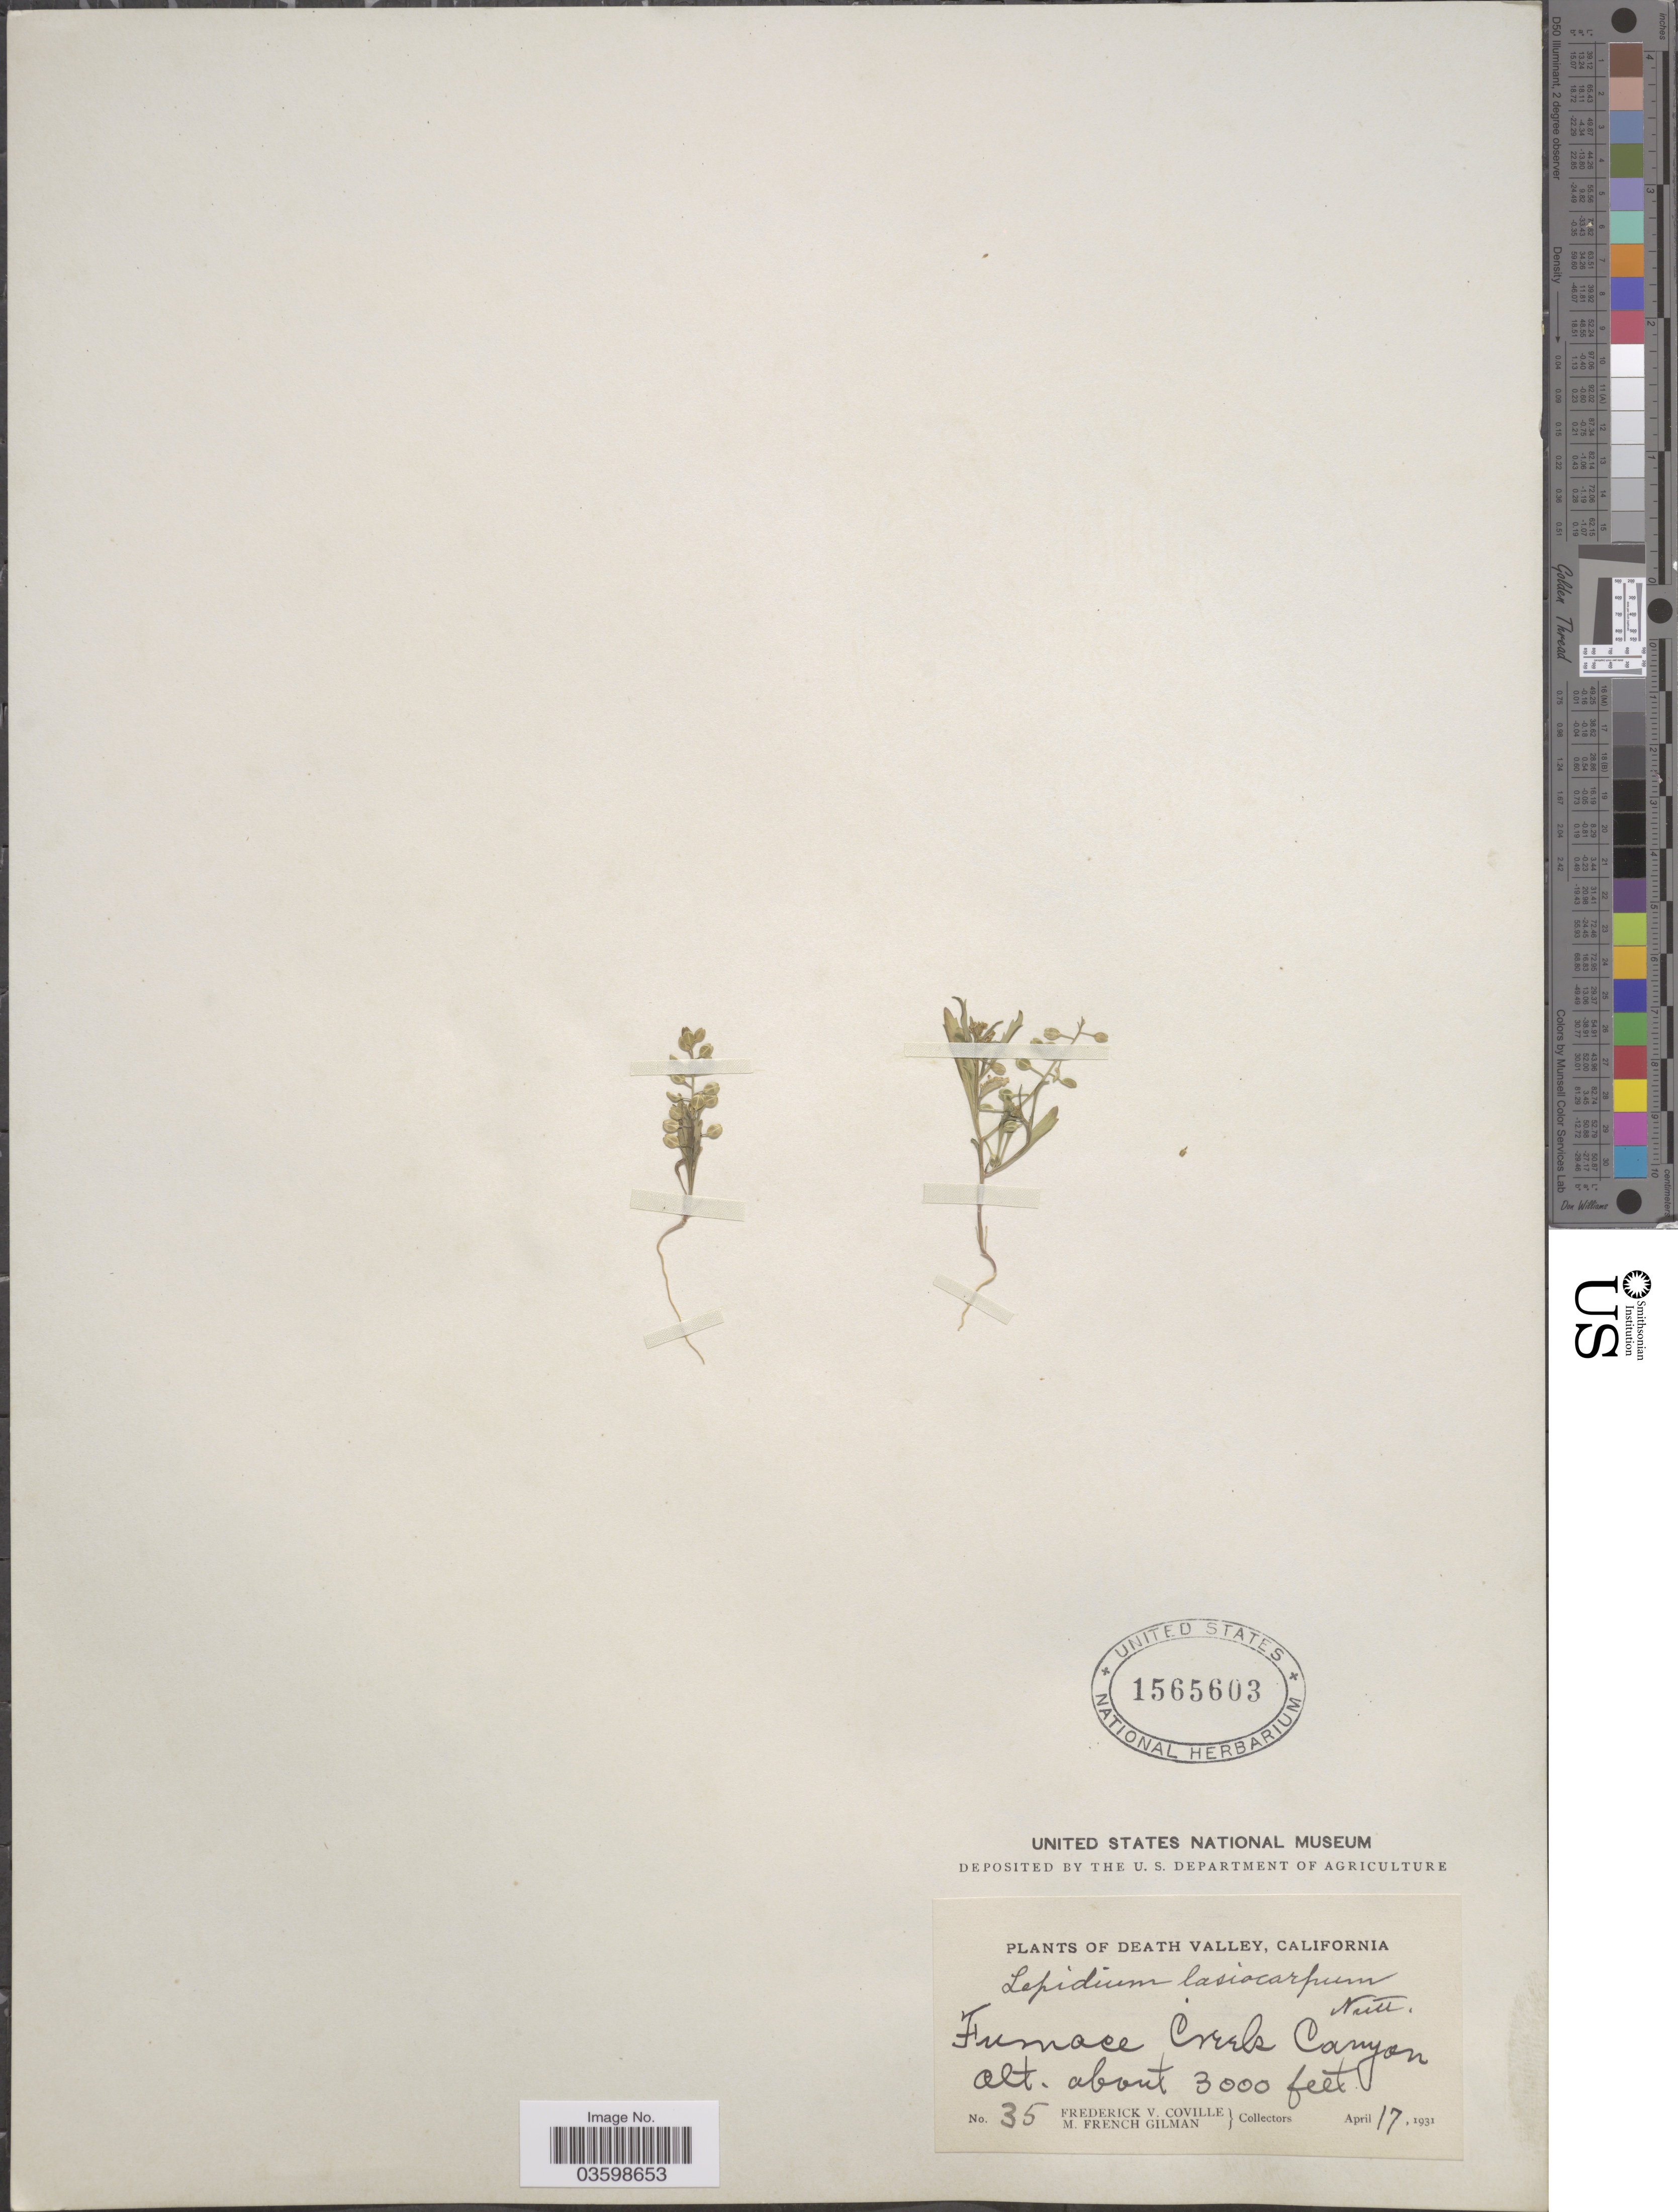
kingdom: Plantae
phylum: Tracheophyta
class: Magnoliopsida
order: Brassicales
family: Brassicaceae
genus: Lepidium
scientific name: Lepidium lasiocarpum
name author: Nutt.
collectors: F. V. Coville & M. F. Gilman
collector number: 35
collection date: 1931-04-17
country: United States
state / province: California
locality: Death Valley. Furnace Creek Canyon.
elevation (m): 914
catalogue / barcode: US 1565603